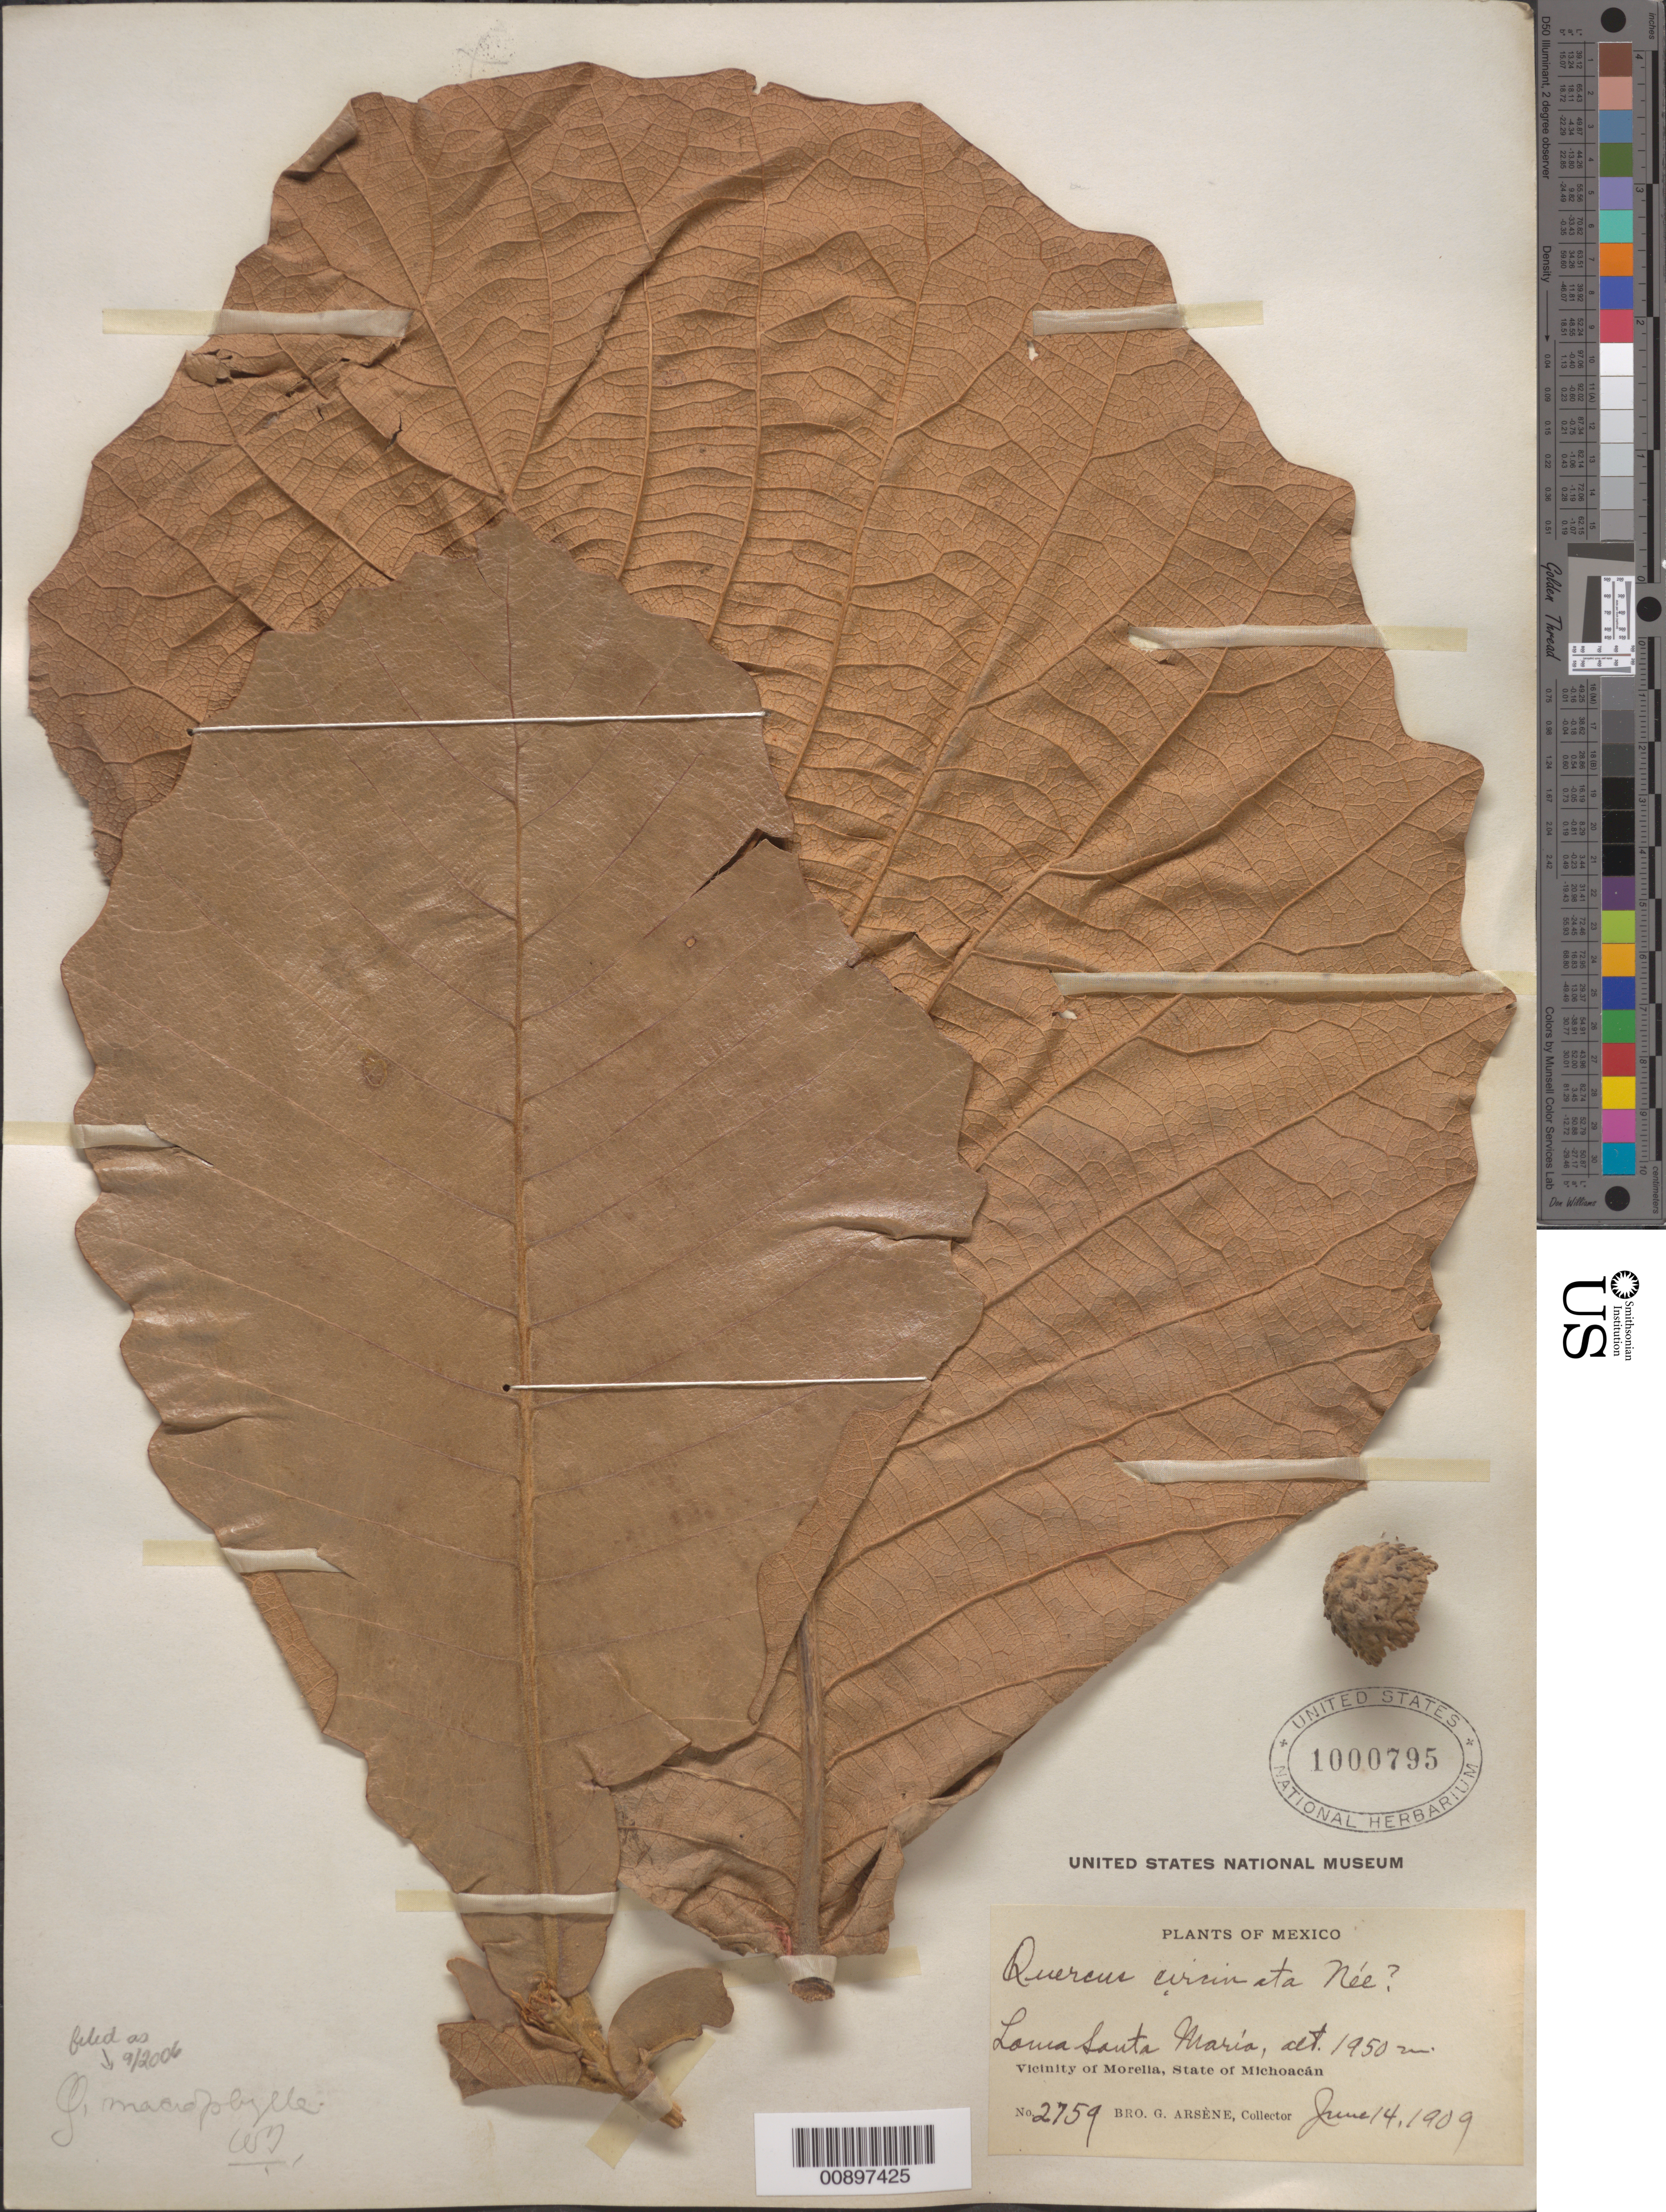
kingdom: Plantae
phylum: Tracheophyta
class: Magnoliopsida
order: Fagales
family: Fagaceae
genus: Quercus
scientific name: Quercus macrophylla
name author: Née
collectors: Bro. G. Arsène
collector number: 2759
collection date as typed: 14 Jun 1909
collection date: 1909-06-14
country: Mexico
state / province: Michoacán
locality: Loma Santa María, Vicinity of Morelia, State of Michoacán.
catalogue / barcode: US 1000795